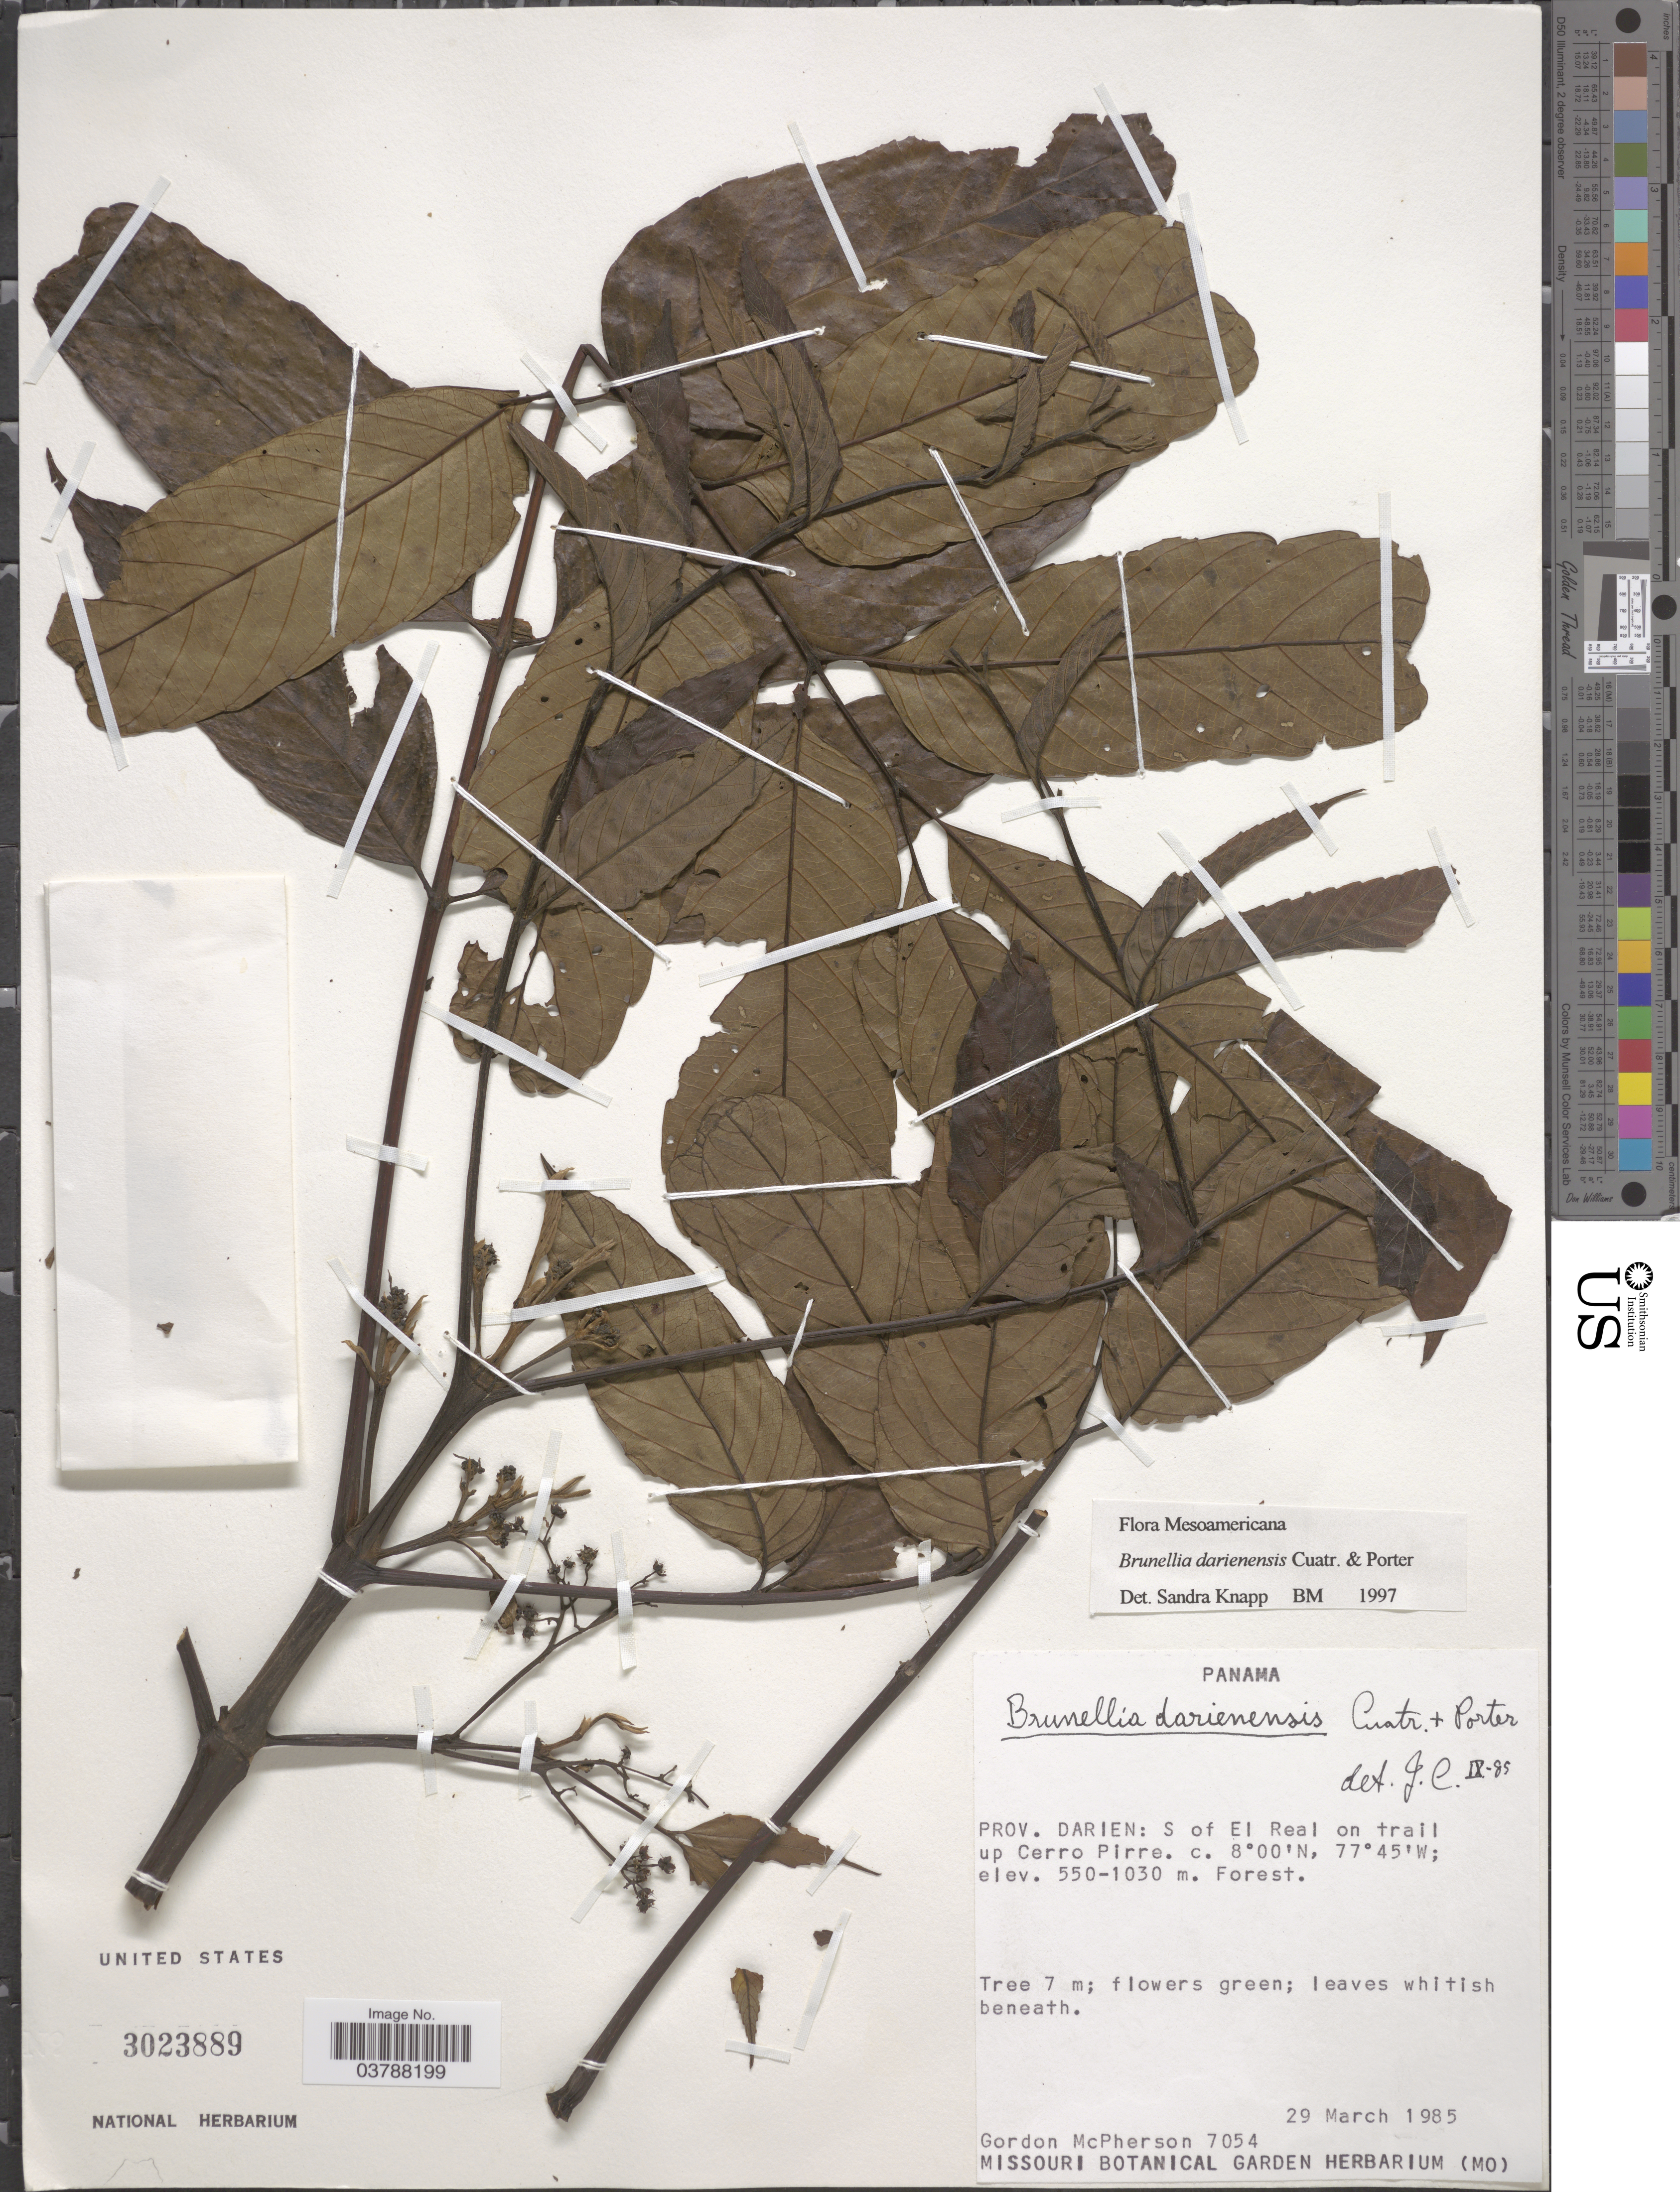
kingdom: Plantae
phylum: Tracheophyta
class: Magnoliopsida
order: Oxalidales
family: Brunelliaceae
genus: Brunellia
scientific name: Brunellia darienensis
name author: Cuatrec. & D.M. Porter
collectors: G. McPherson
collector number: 7054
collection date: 1985-03-29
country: Panama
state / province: Darien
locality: S of El Real on trail up Cerro Pirre.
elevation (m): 550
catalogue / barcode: US 3023889